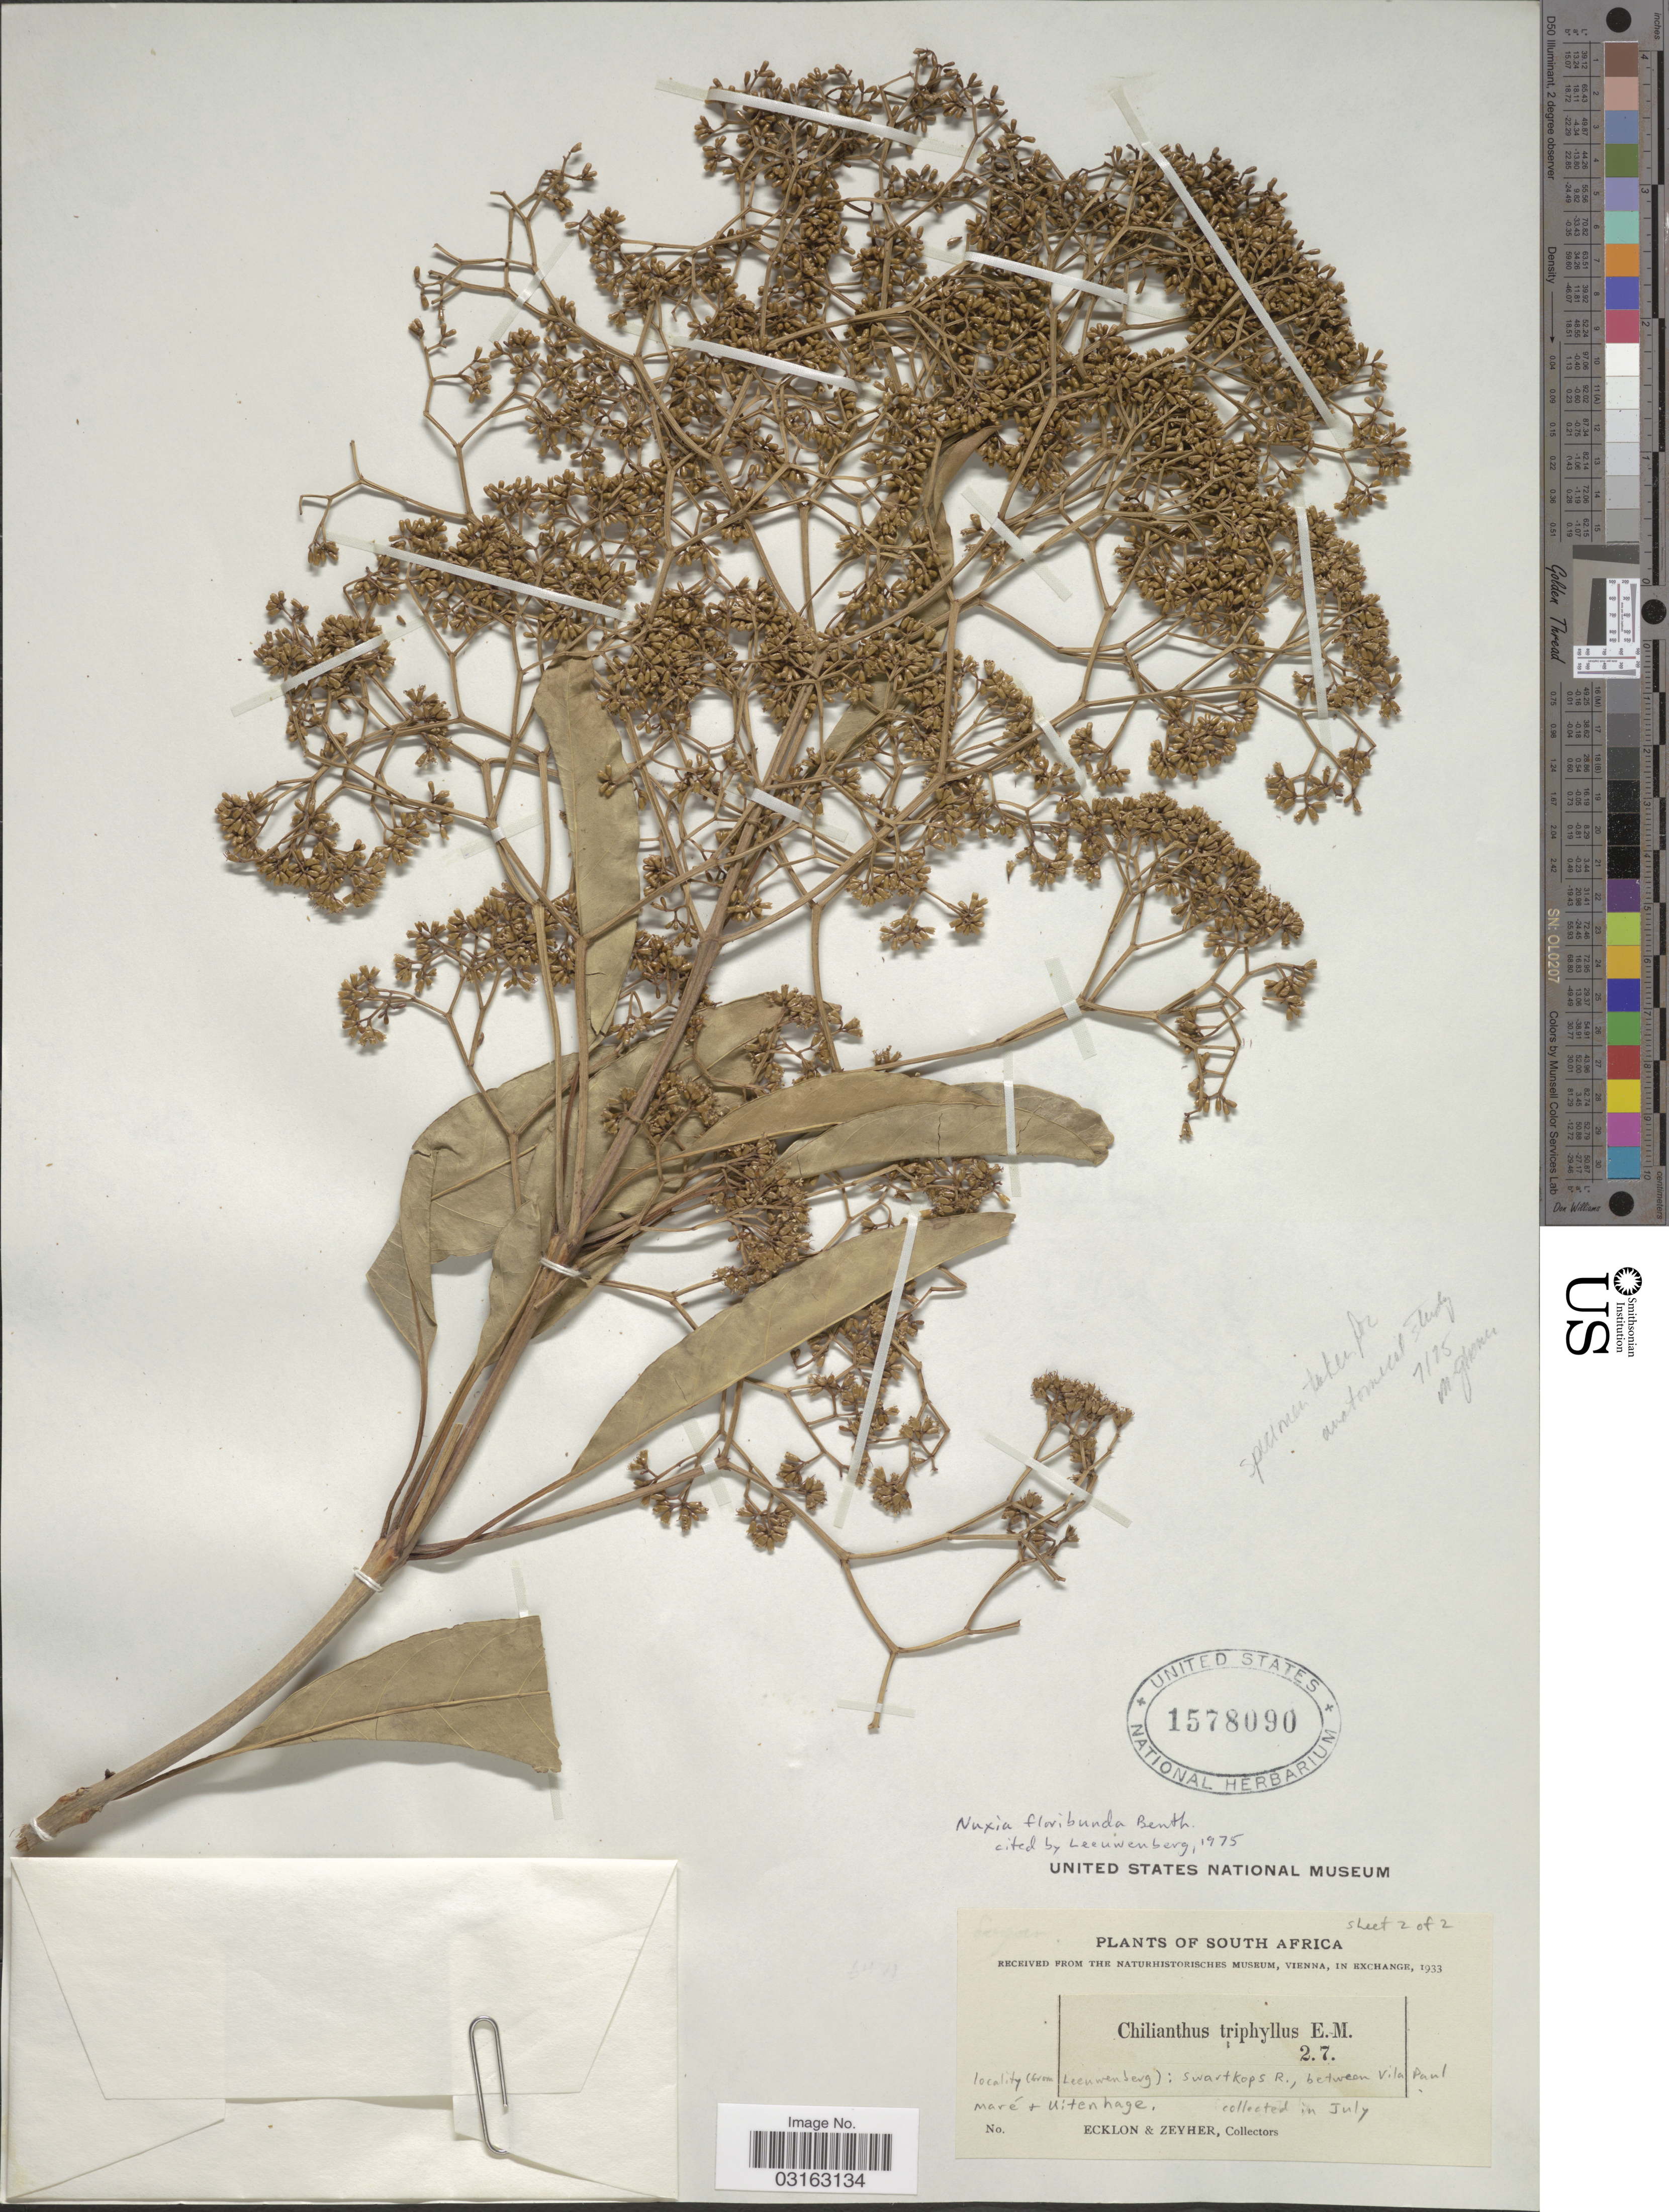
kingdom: Plantae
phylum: Tracheophyta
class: Magnoliopsida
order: Lamiales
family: Stilbaceae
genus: Nuxia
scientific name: Nuxia floribunda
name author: Benth.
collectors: -. Ecklon & -. Zeyher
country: South Africa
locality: (From Leeuwenberg): Swartkops R., between Vila Paul Maré & Uitenhage.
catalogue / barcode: US 1578090